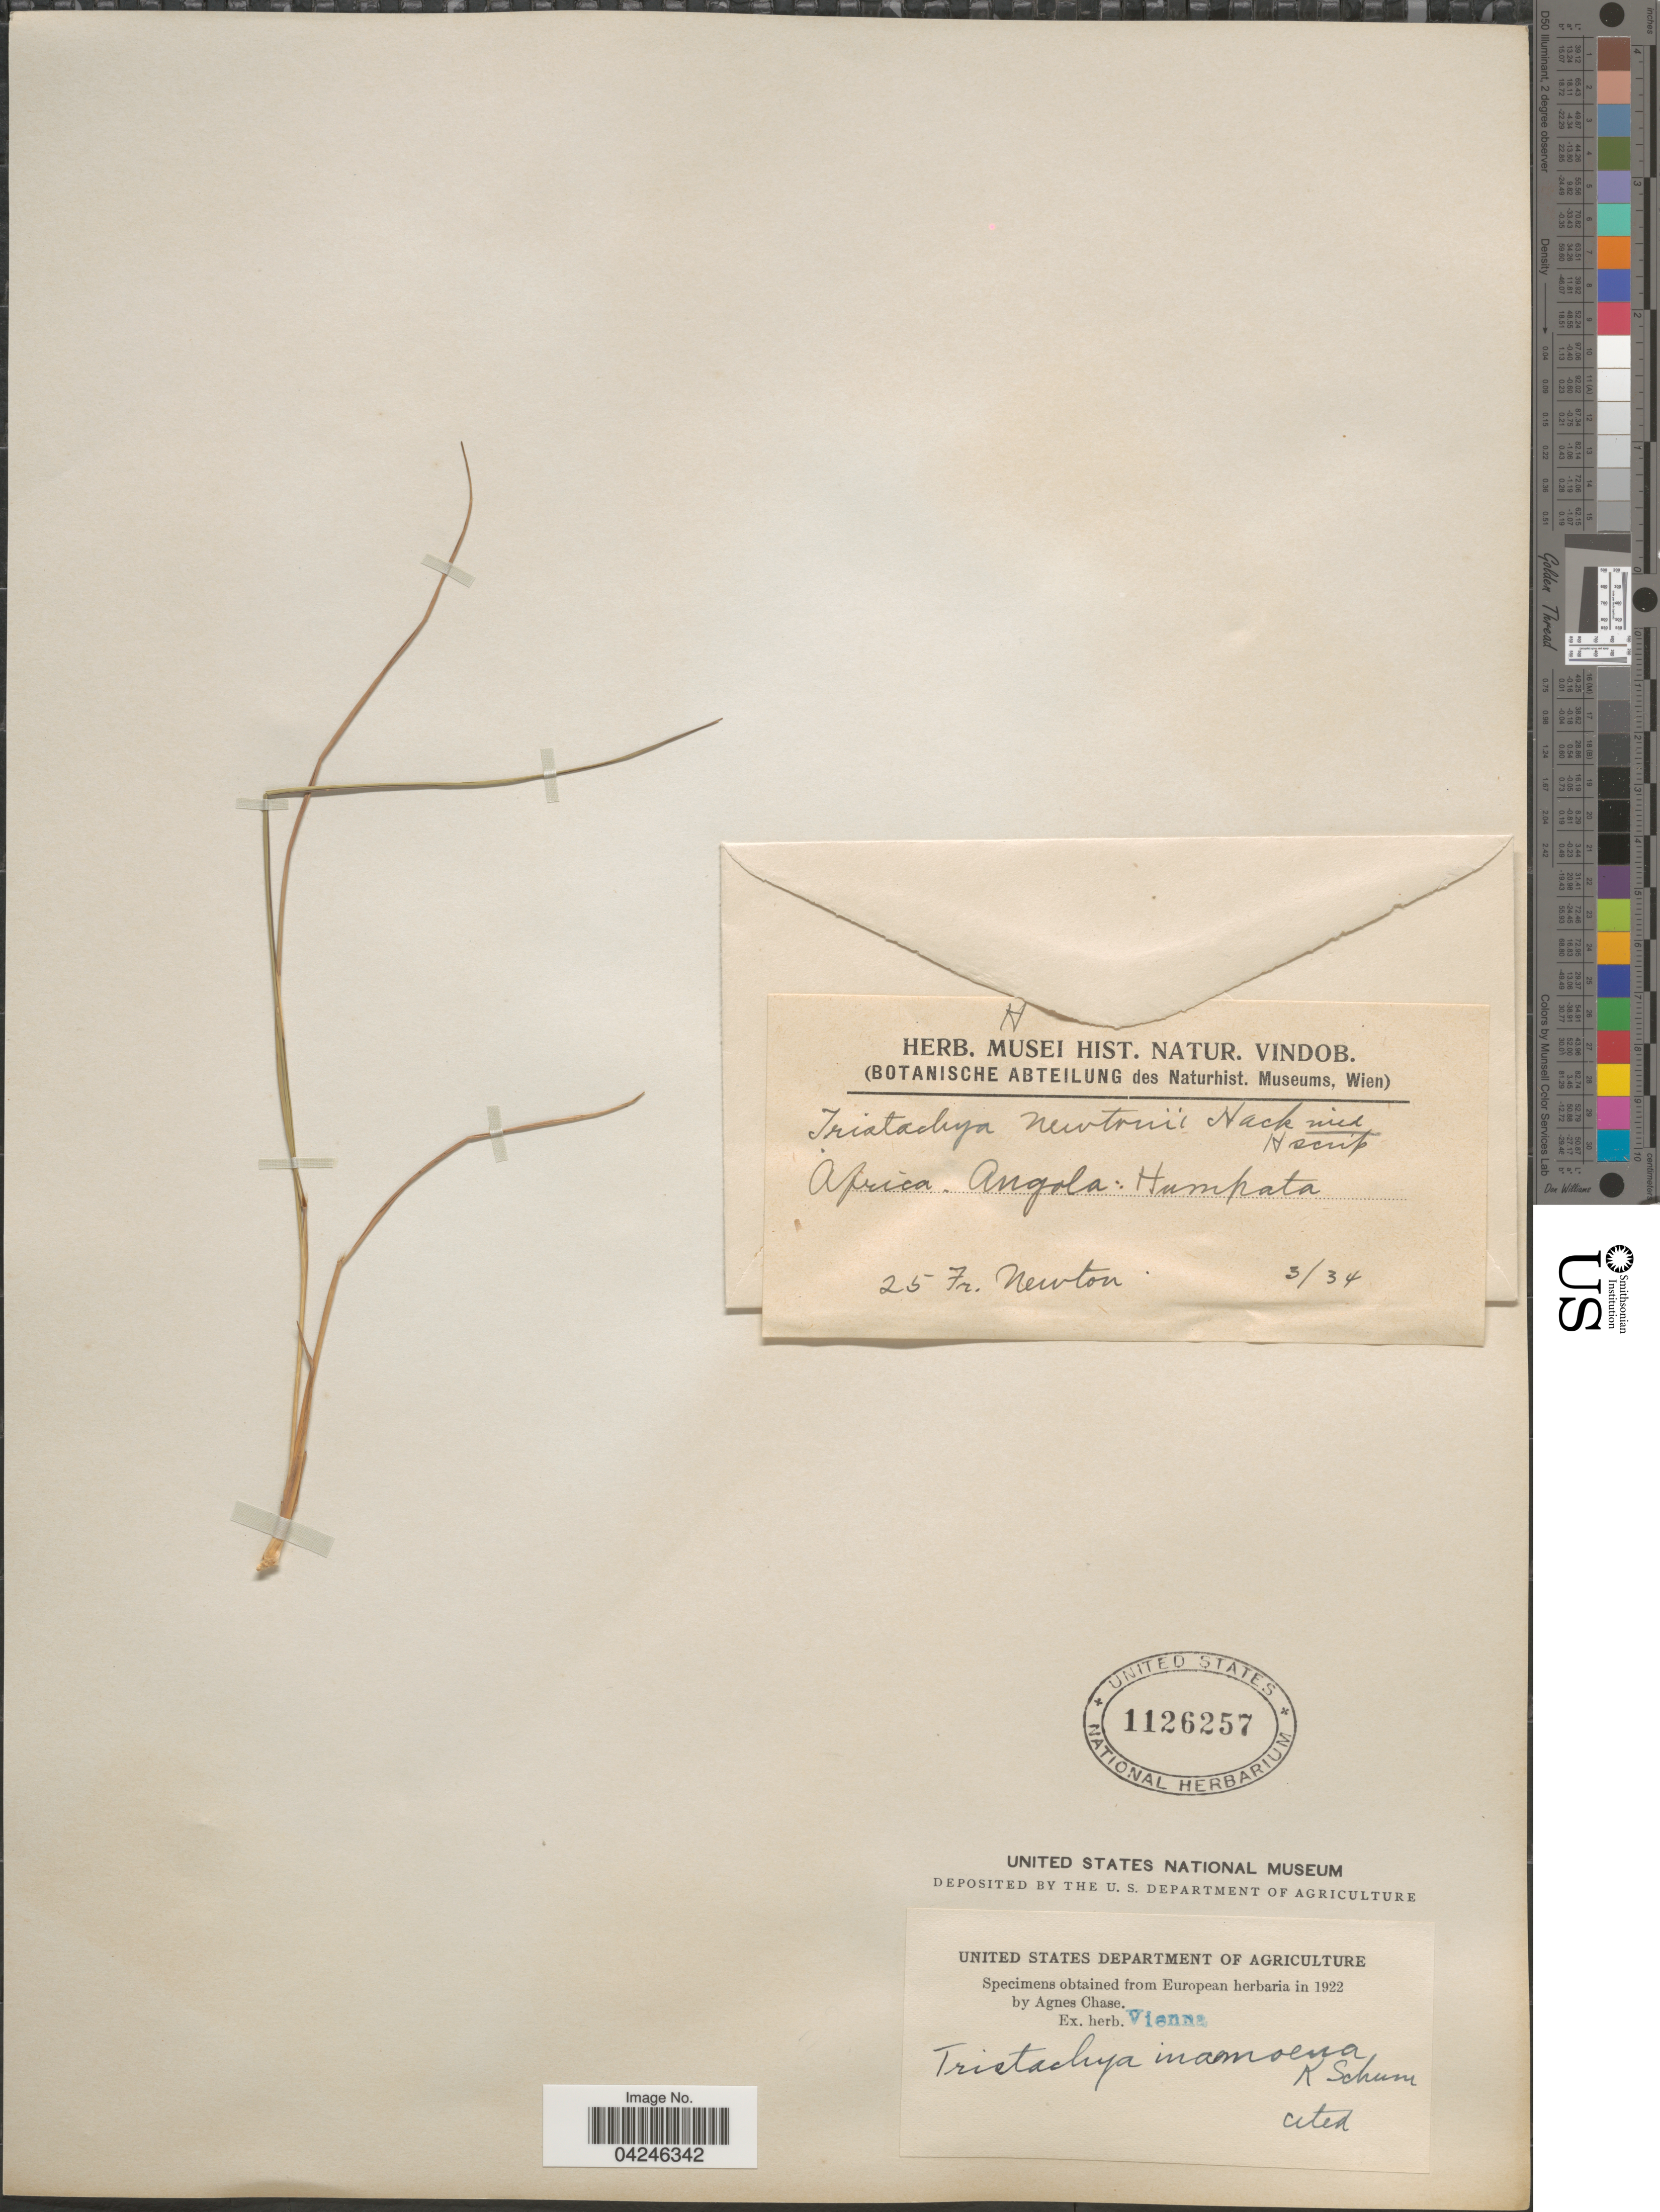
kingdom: Plantae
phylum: Tracheophyta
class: Liliopsida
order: Poales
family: Poaceae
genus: Zonotriche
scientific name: Zonotriche inamoena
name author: (K. Schum.) Clayton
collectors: Newton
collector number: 25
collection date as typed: Transcribed d/m/y: /3/34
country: Angola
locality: Humpata.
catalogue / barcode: US 1126257